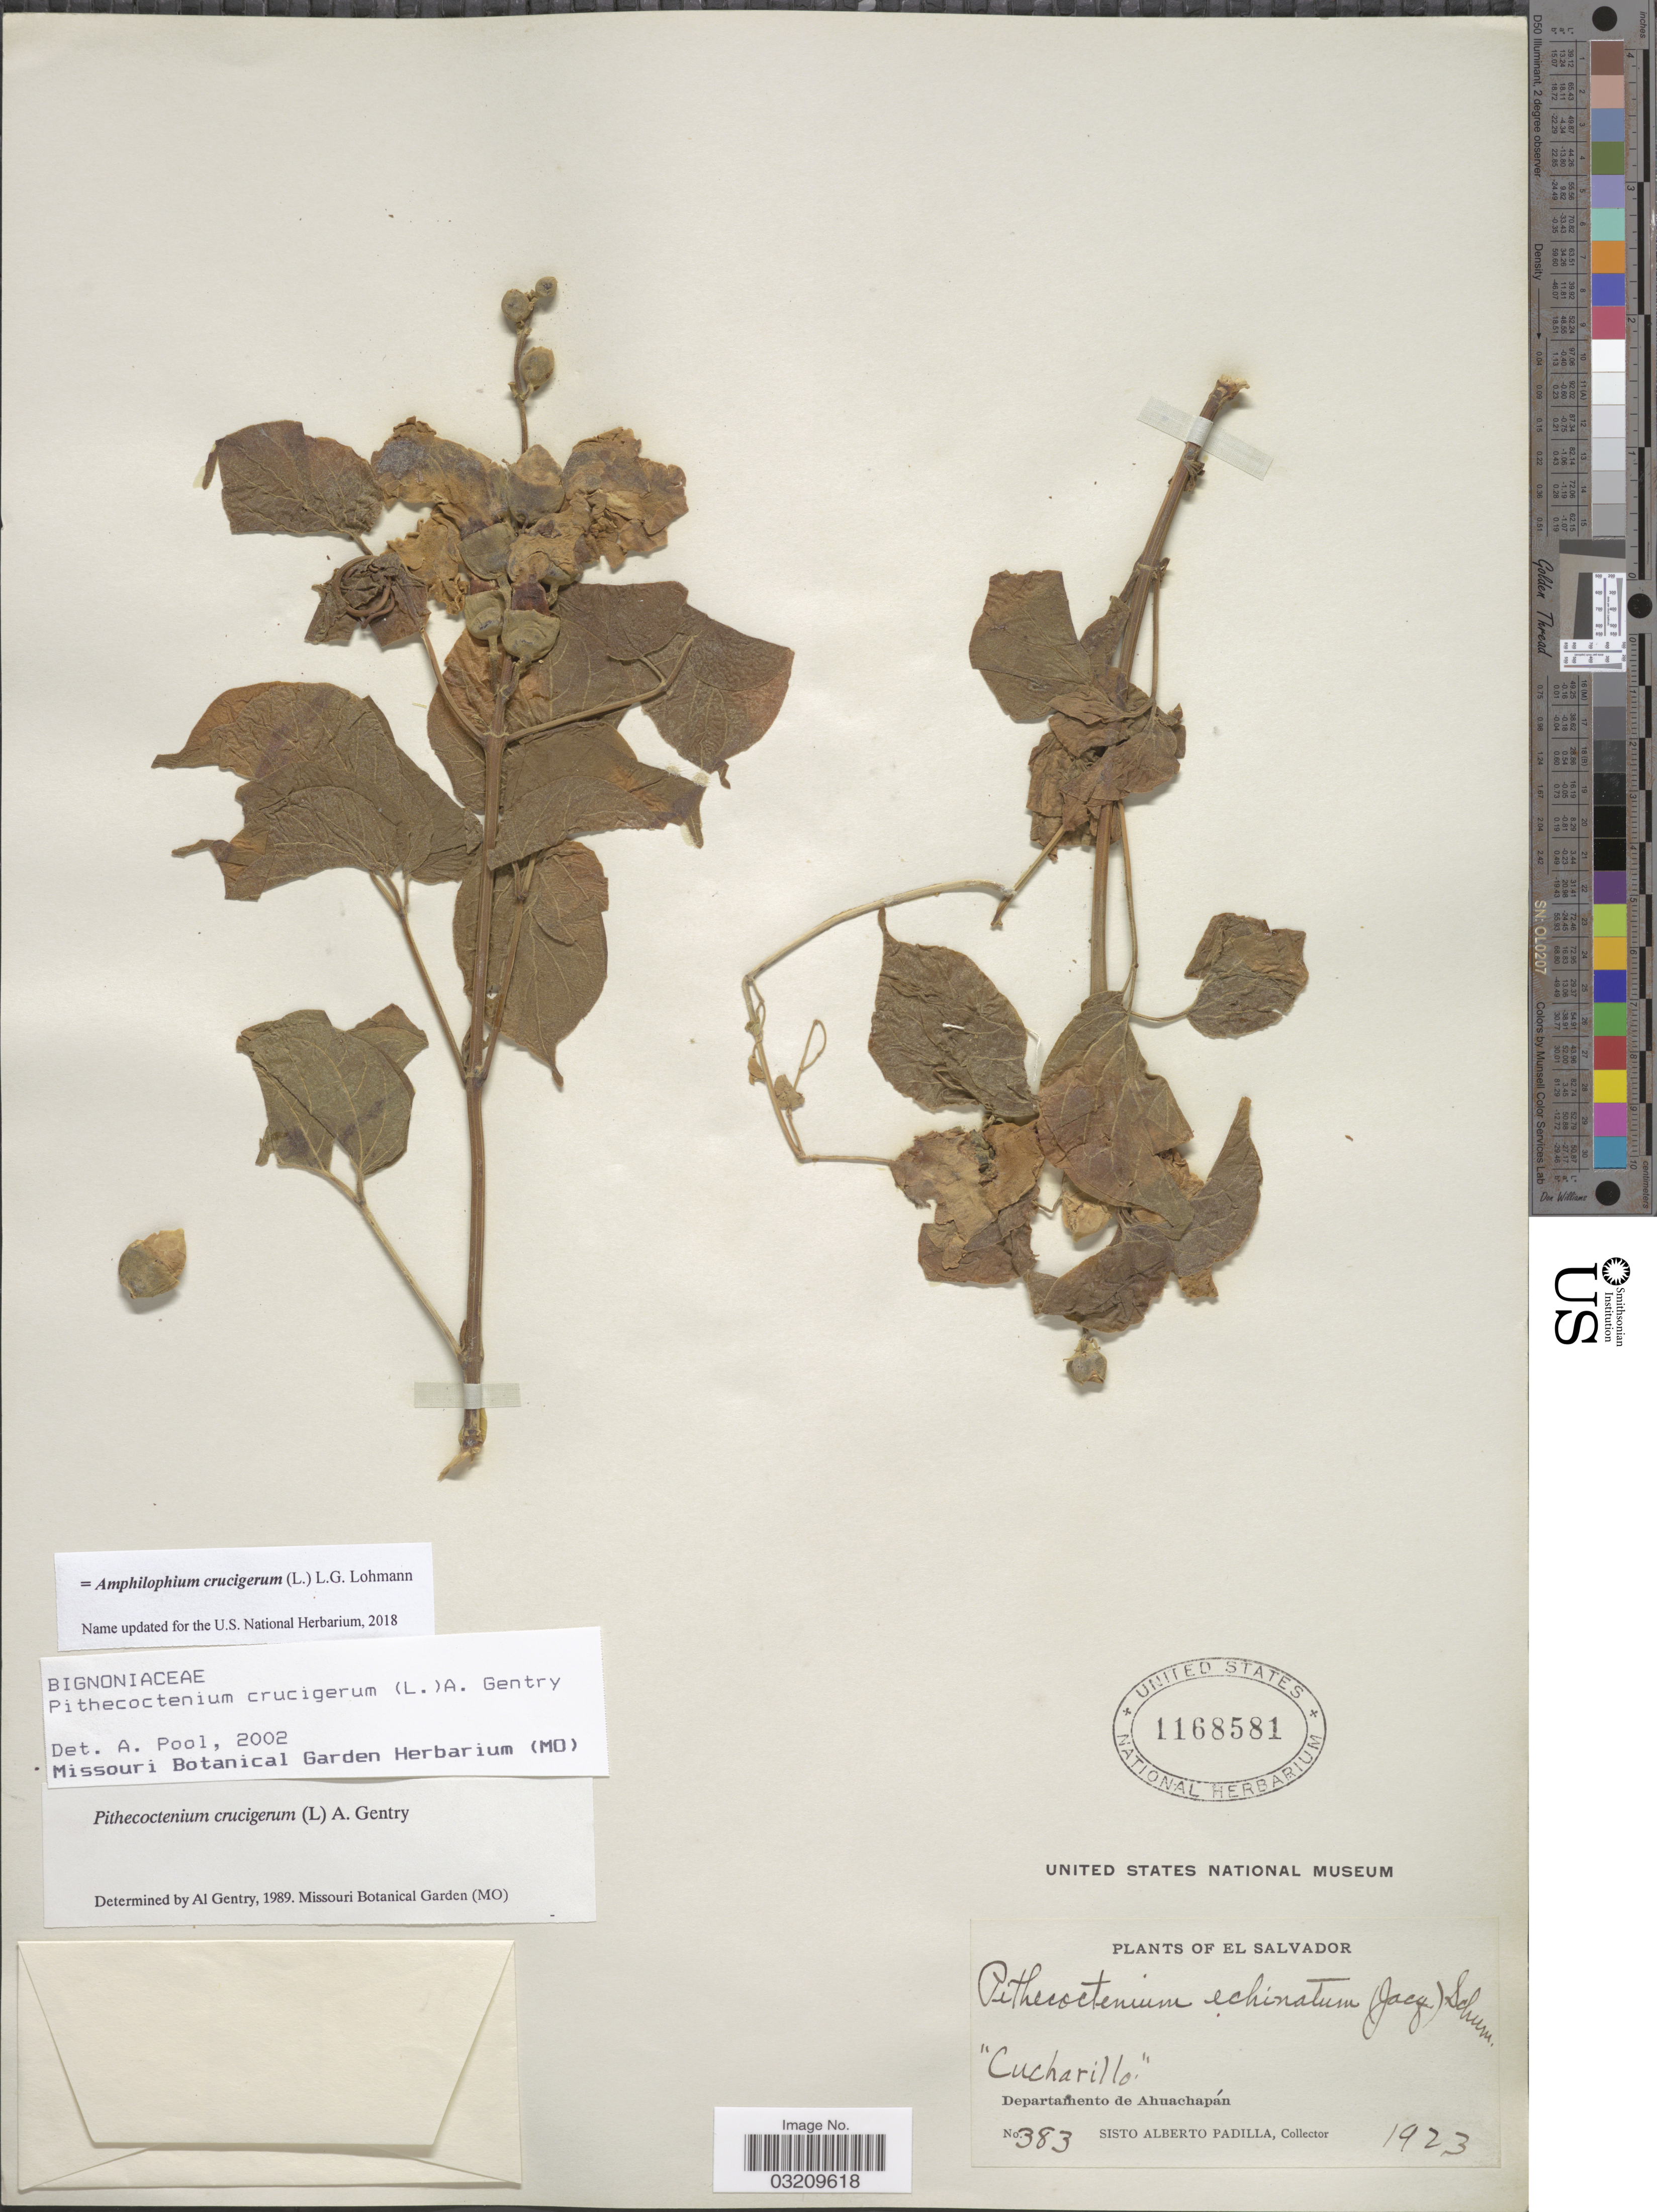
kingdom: Plantae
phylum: Tracheophyta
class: Magnoliopsida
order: Lamiales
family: Bignoniaceae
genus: Amphilophium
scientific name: Amphilophium crucigerum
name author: (L.) L.G. Lohmann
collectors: S. A. Padilla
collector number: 383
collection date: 1923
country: El Salvador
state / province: Ahuachapan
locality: Departamento de Ahuachapán.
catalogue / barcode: US 1168581